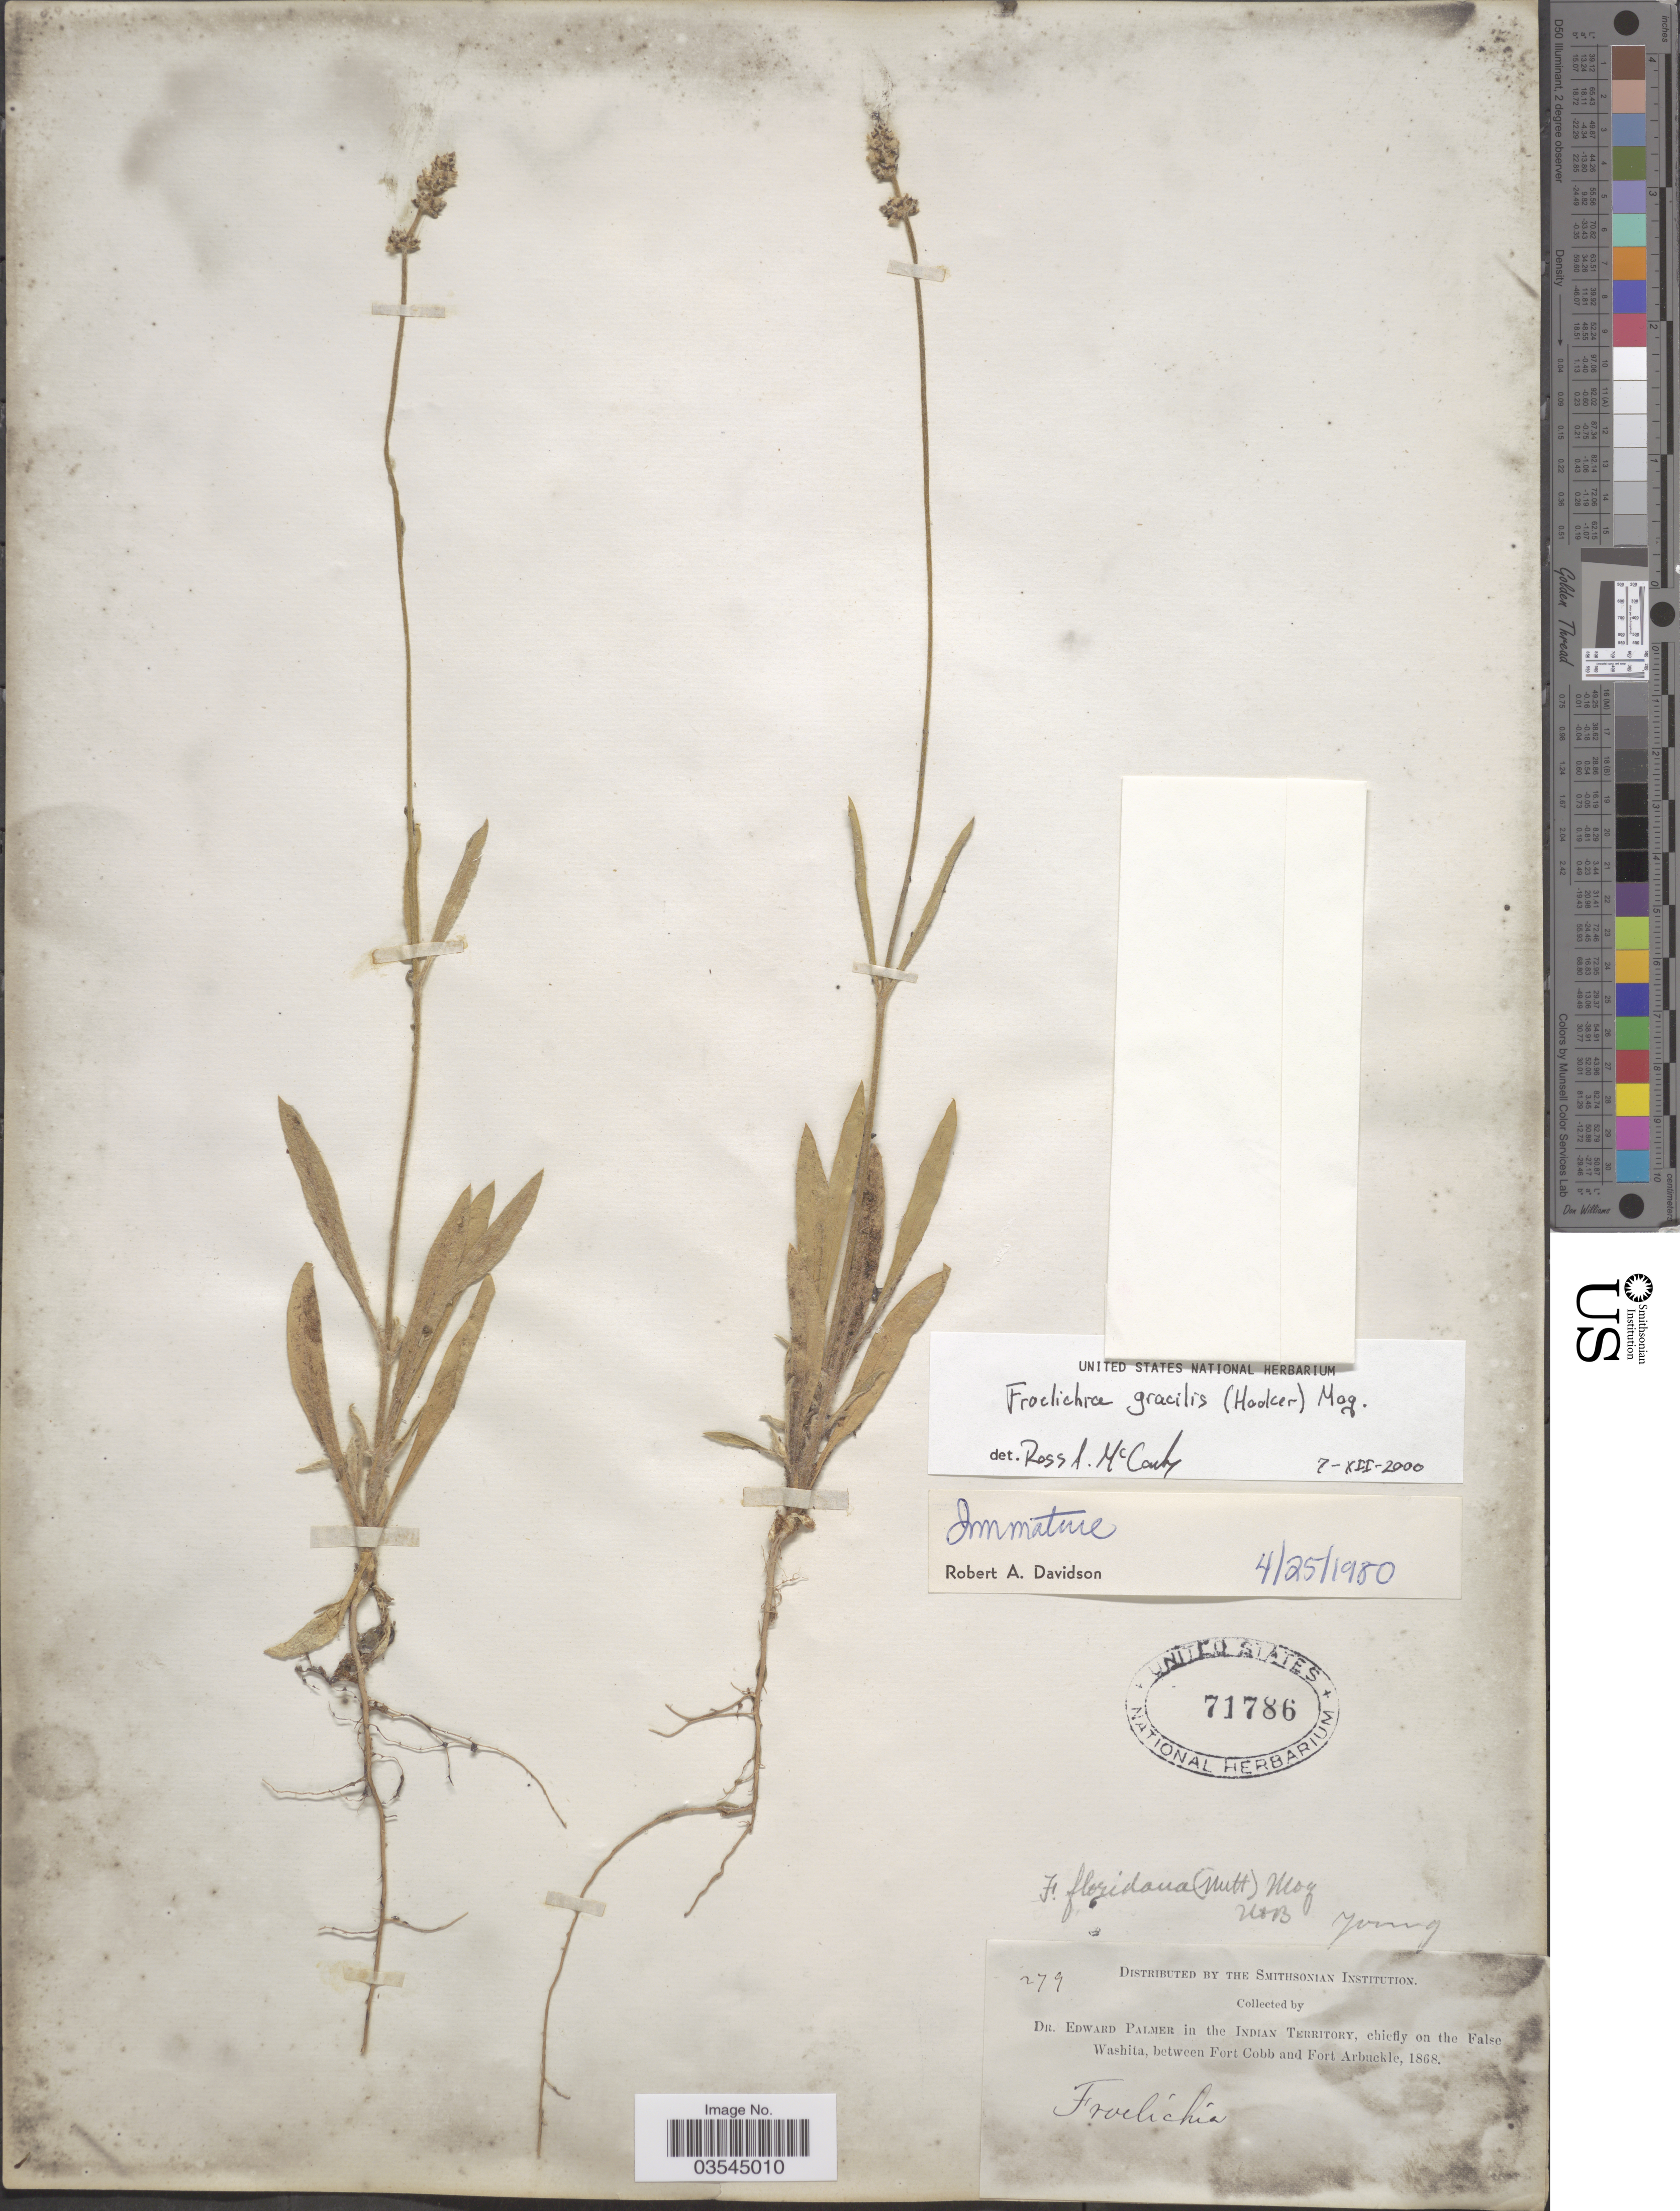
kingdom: Plantae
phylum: Tracheophyta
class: Magnoliopsida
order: Caryophyllales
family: Amaranthaceae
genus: Froelichia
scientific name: Froelichia gracilis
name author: (Hook.) Moq.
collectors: E. Palmer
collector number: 279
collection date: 1868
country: United States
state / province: Oklahoma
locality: Indian Territory, chiefly on the False Washita, between Fort Cobb and Arbuckle.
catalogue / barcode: US 71786